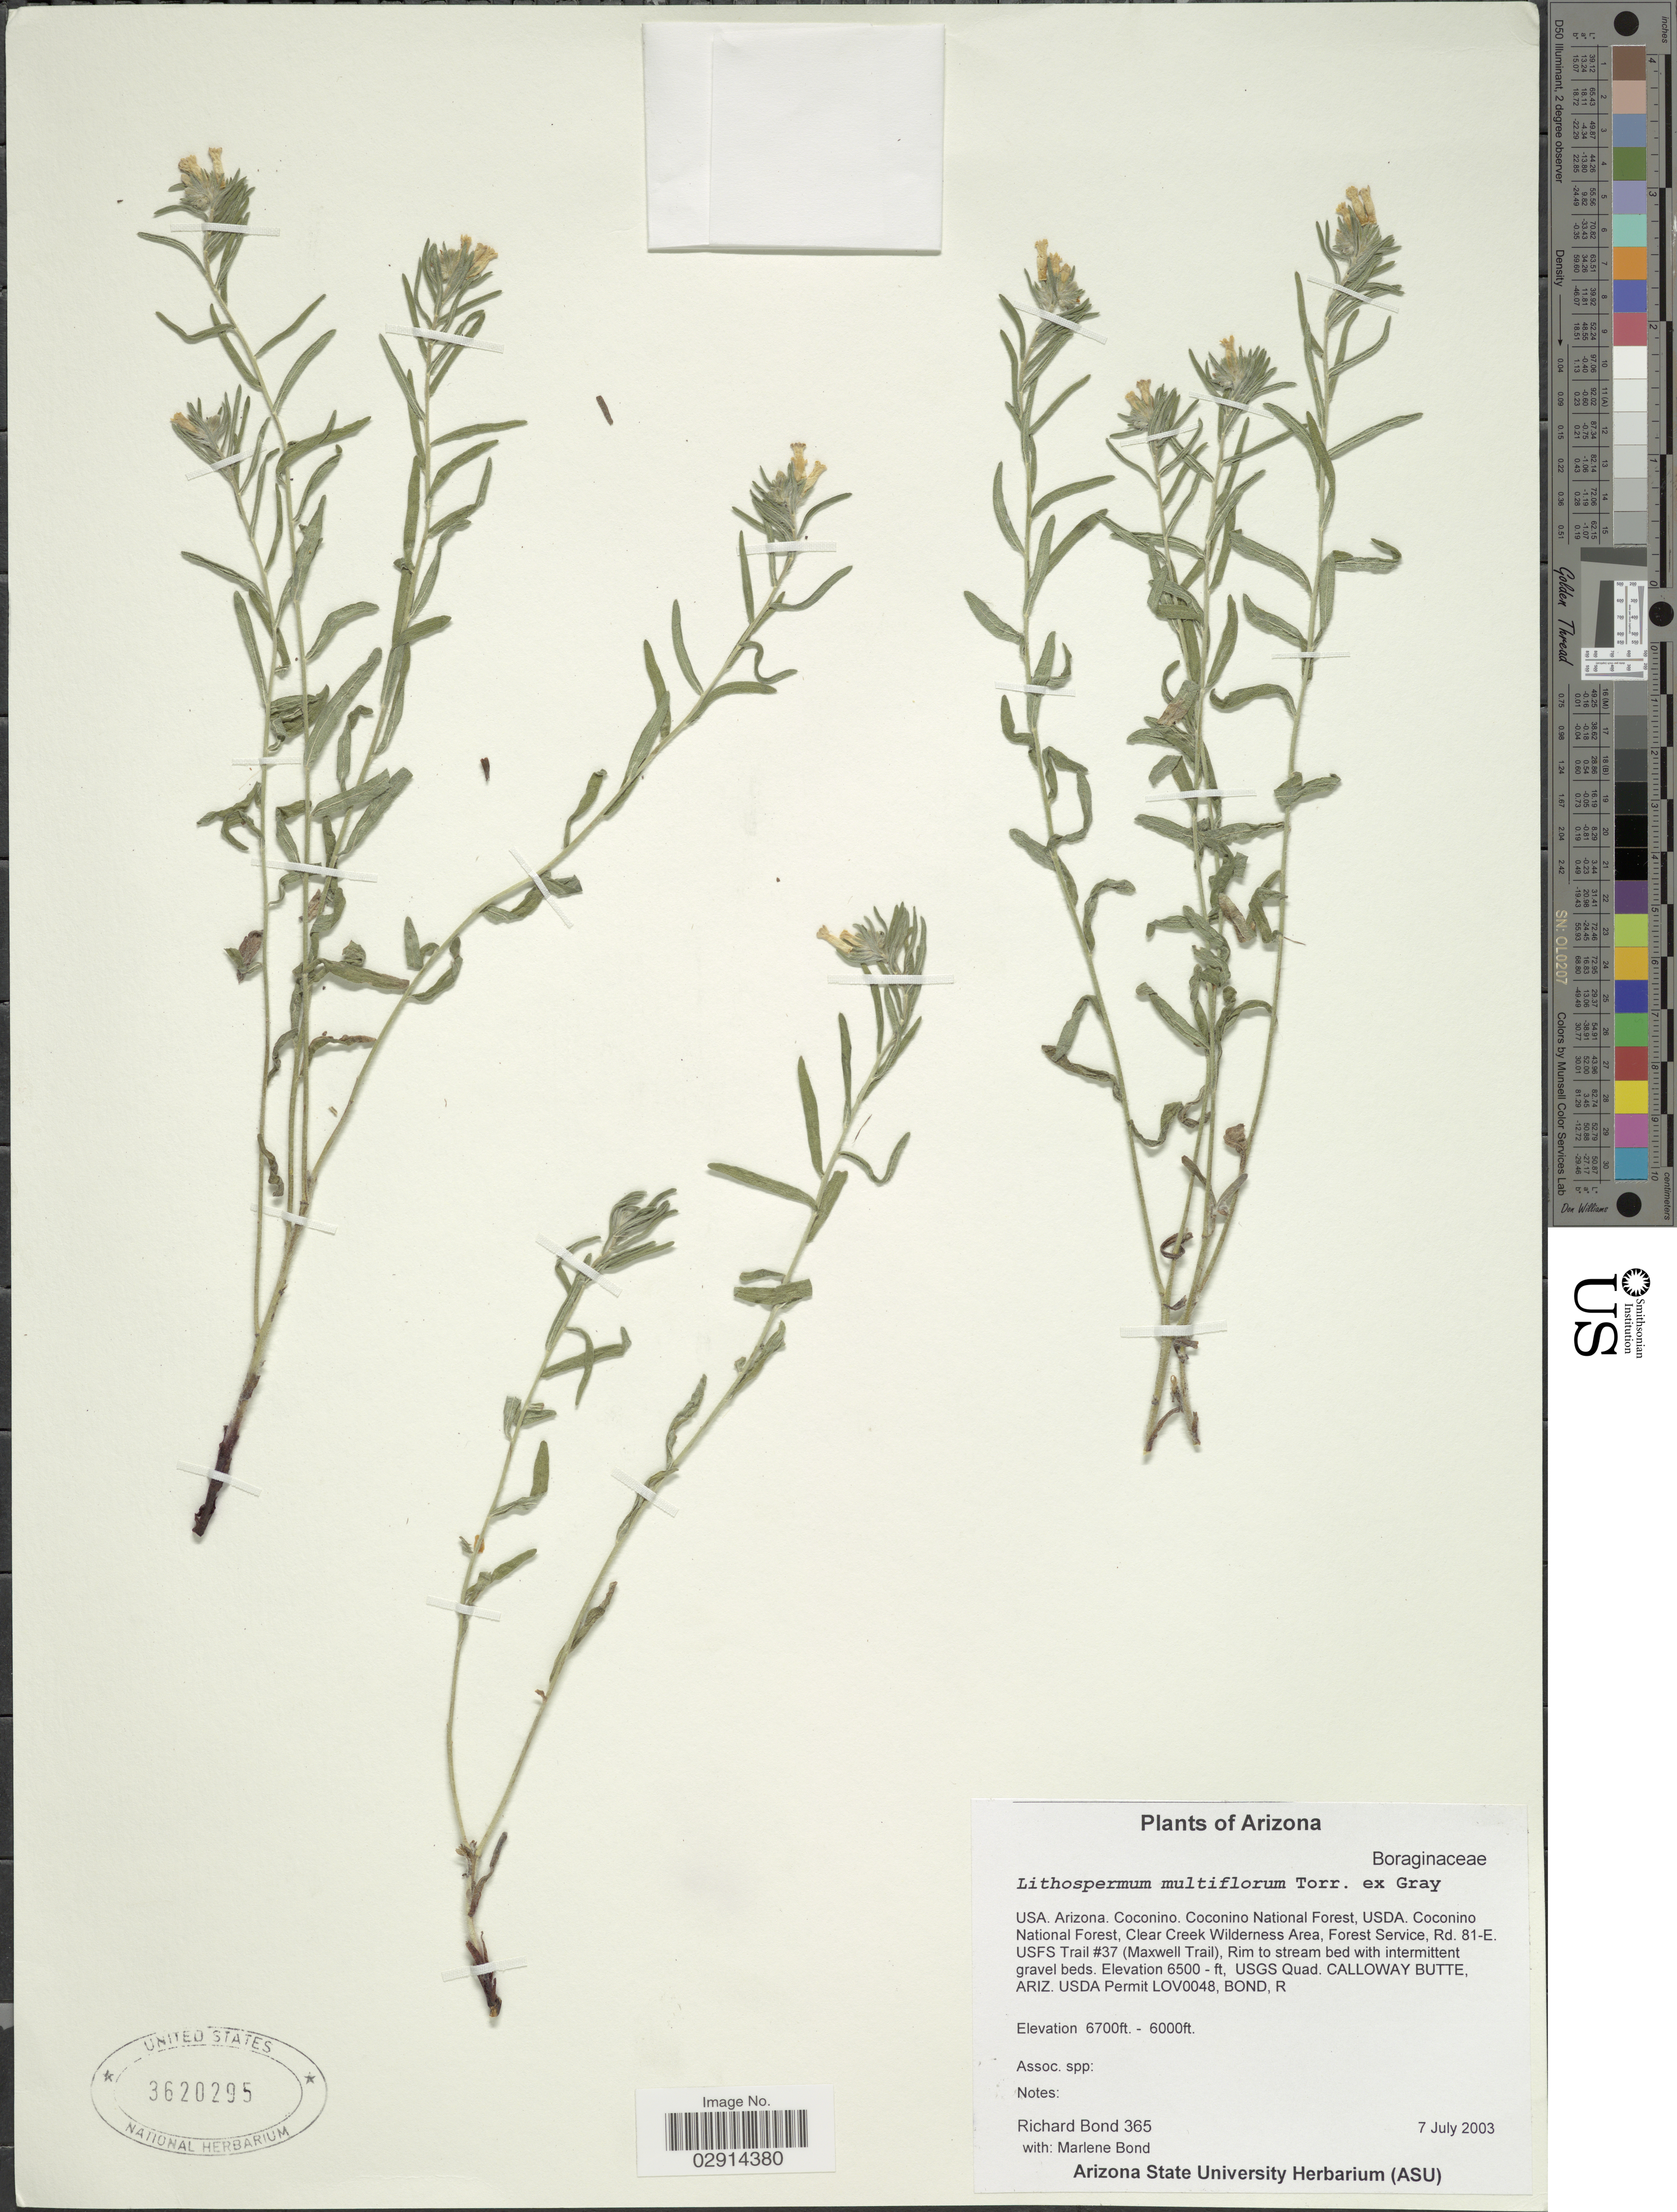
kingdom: Plantae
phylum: Tracheophyta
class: Magnoliopsida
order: Boraginales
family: Boraginaceae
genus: Lithospermum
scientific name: Lithospermum multiflorum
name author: Torr. ex A. Gray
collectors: R. Bond & M. Bond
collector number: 365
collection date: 2003-07-07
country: United States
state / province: Arizona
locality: Coconino. Coconino National Forest, USDA, Coconino National Forest, Clear Creek Wilderness Area, Forest Service, Rd. 8.1-E. USFS Trail #37 (Maxwell Trail), USGS Quad. Calloway Butte, USDA Permit LOV0048, Bond, R.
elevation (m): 1829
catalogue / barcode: US 3620295